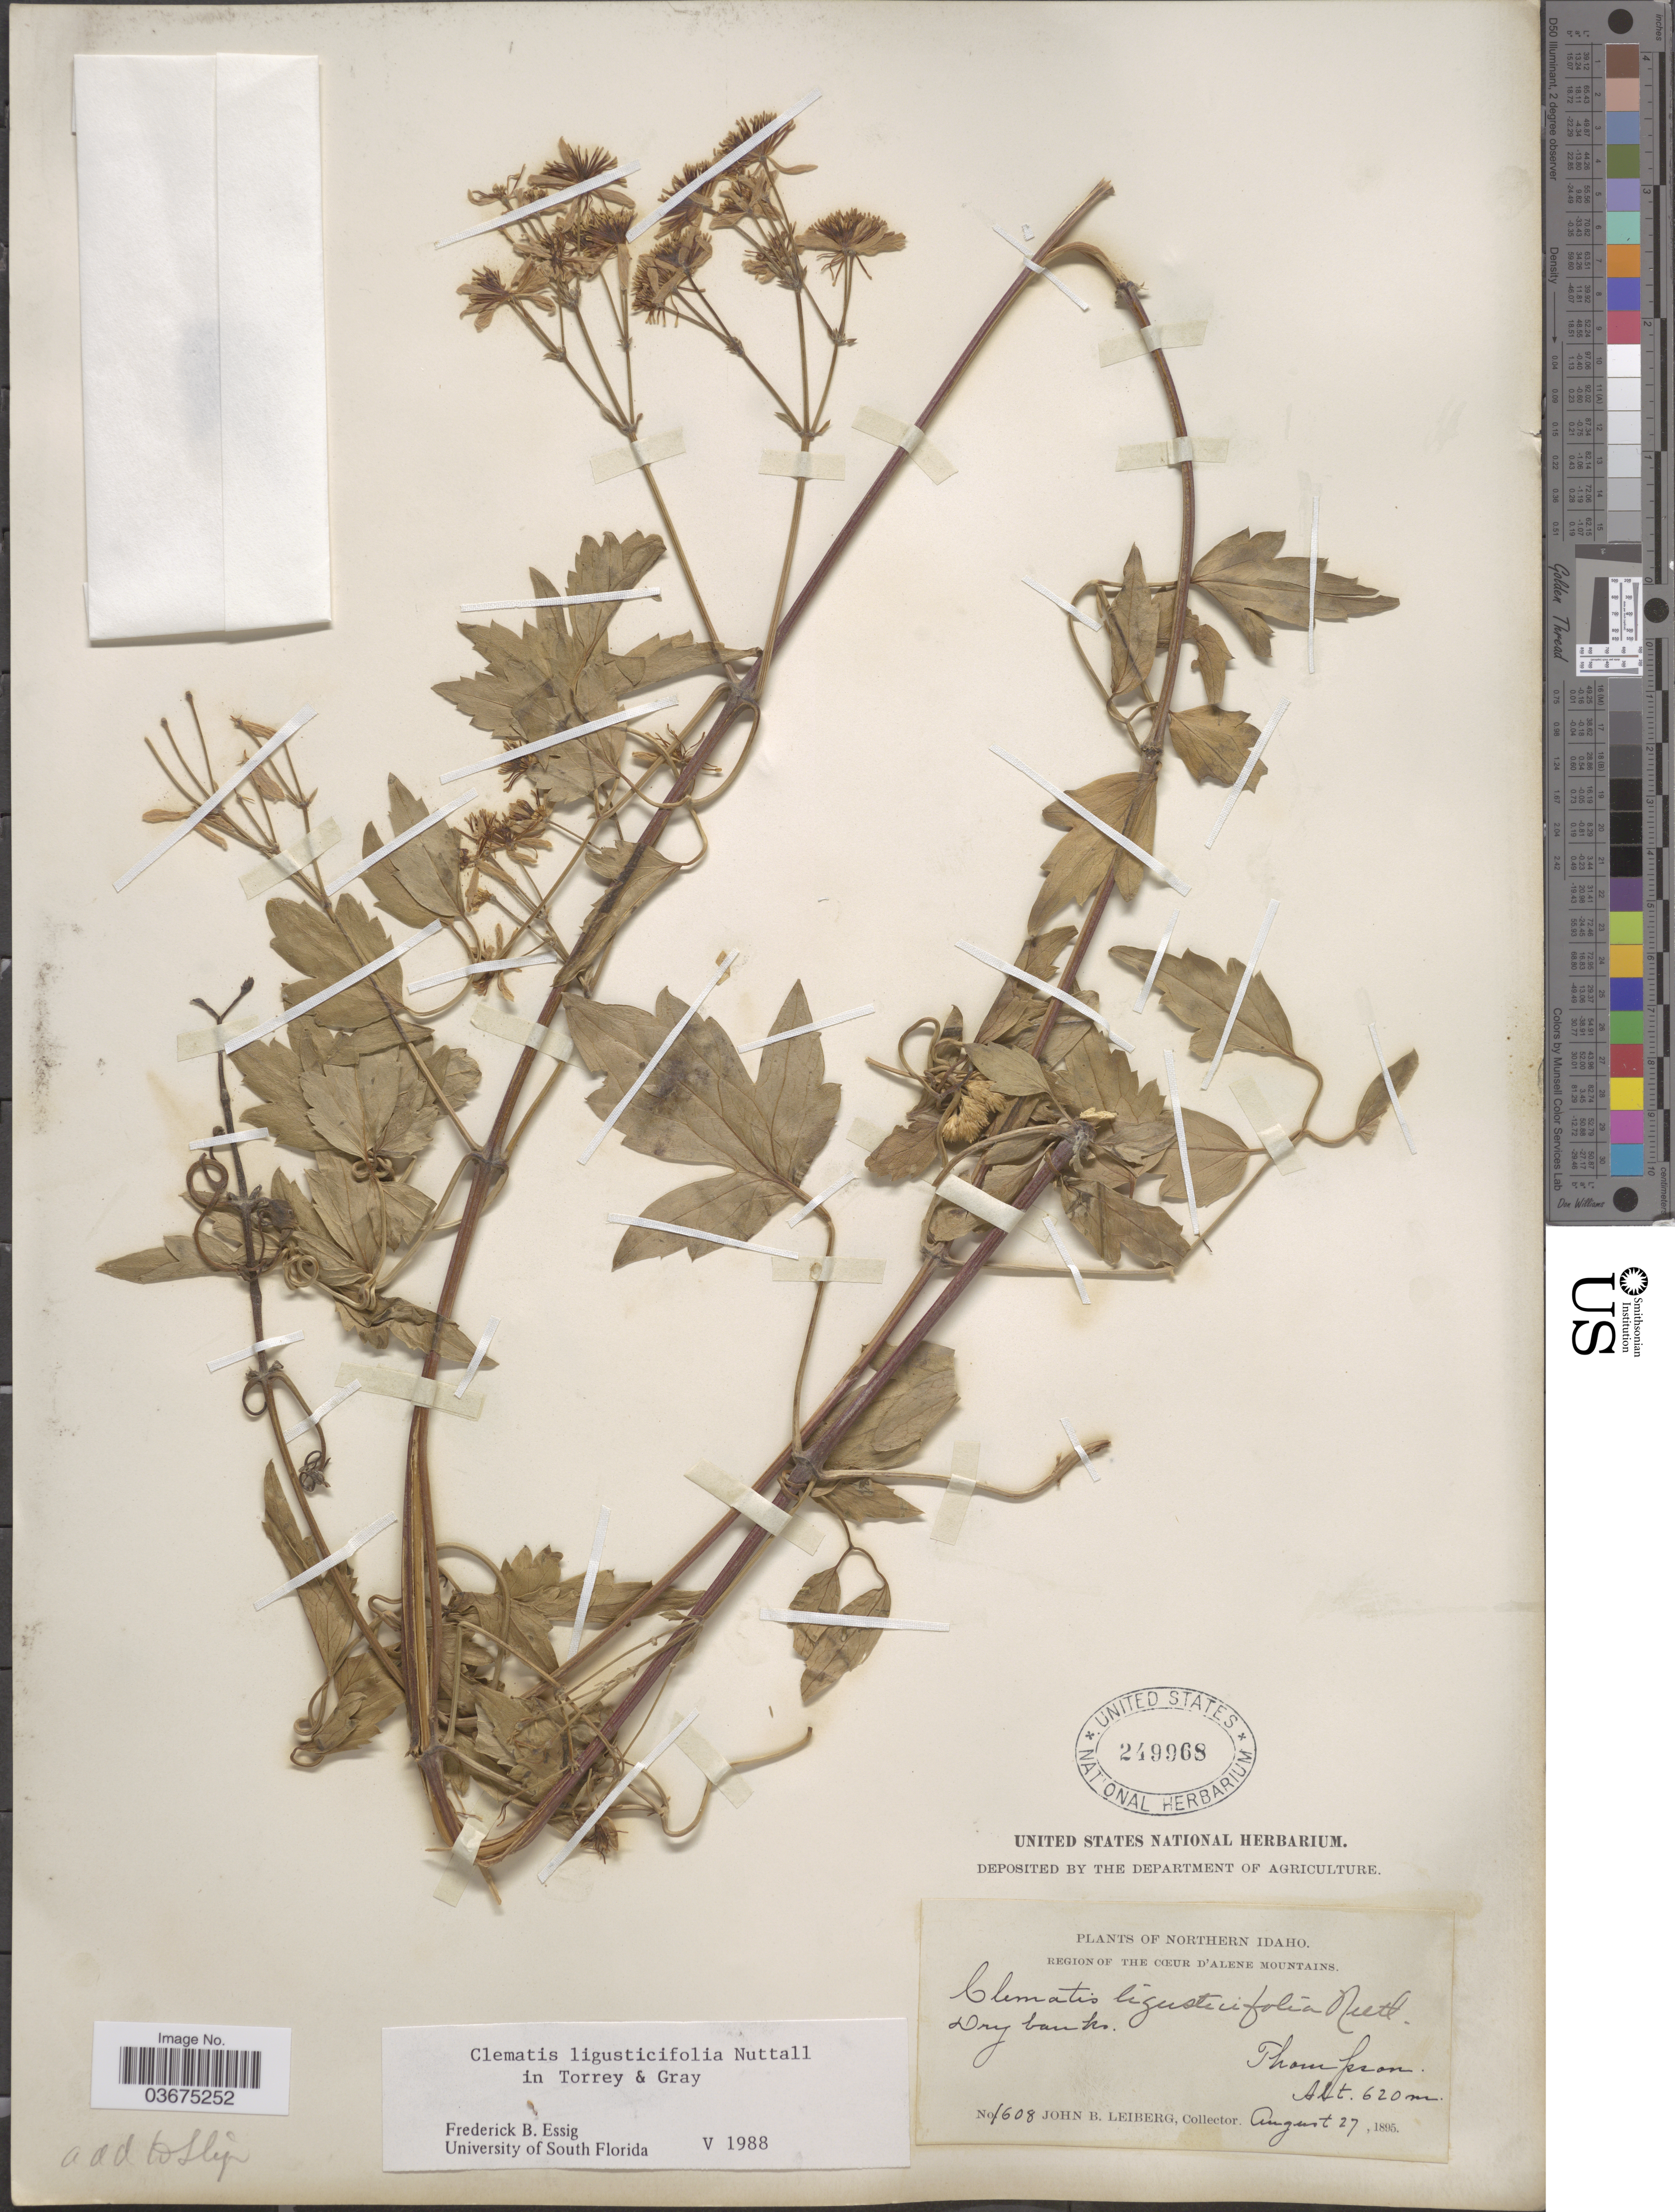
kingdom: Plantae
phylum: Tracheophyta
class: Magnoliopsida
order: Ranunculales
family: Ranunculaceae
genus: Clematis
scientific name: Clematis ligusticifolia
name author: Nutt.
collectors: J. B. Leiberg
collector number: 1608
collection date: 1895-08-27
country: United States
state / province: Idaho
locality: Northern Idaho. Region of the Cæur D'alene Mountains. Thompson.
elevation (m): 620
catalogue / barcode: US 249968